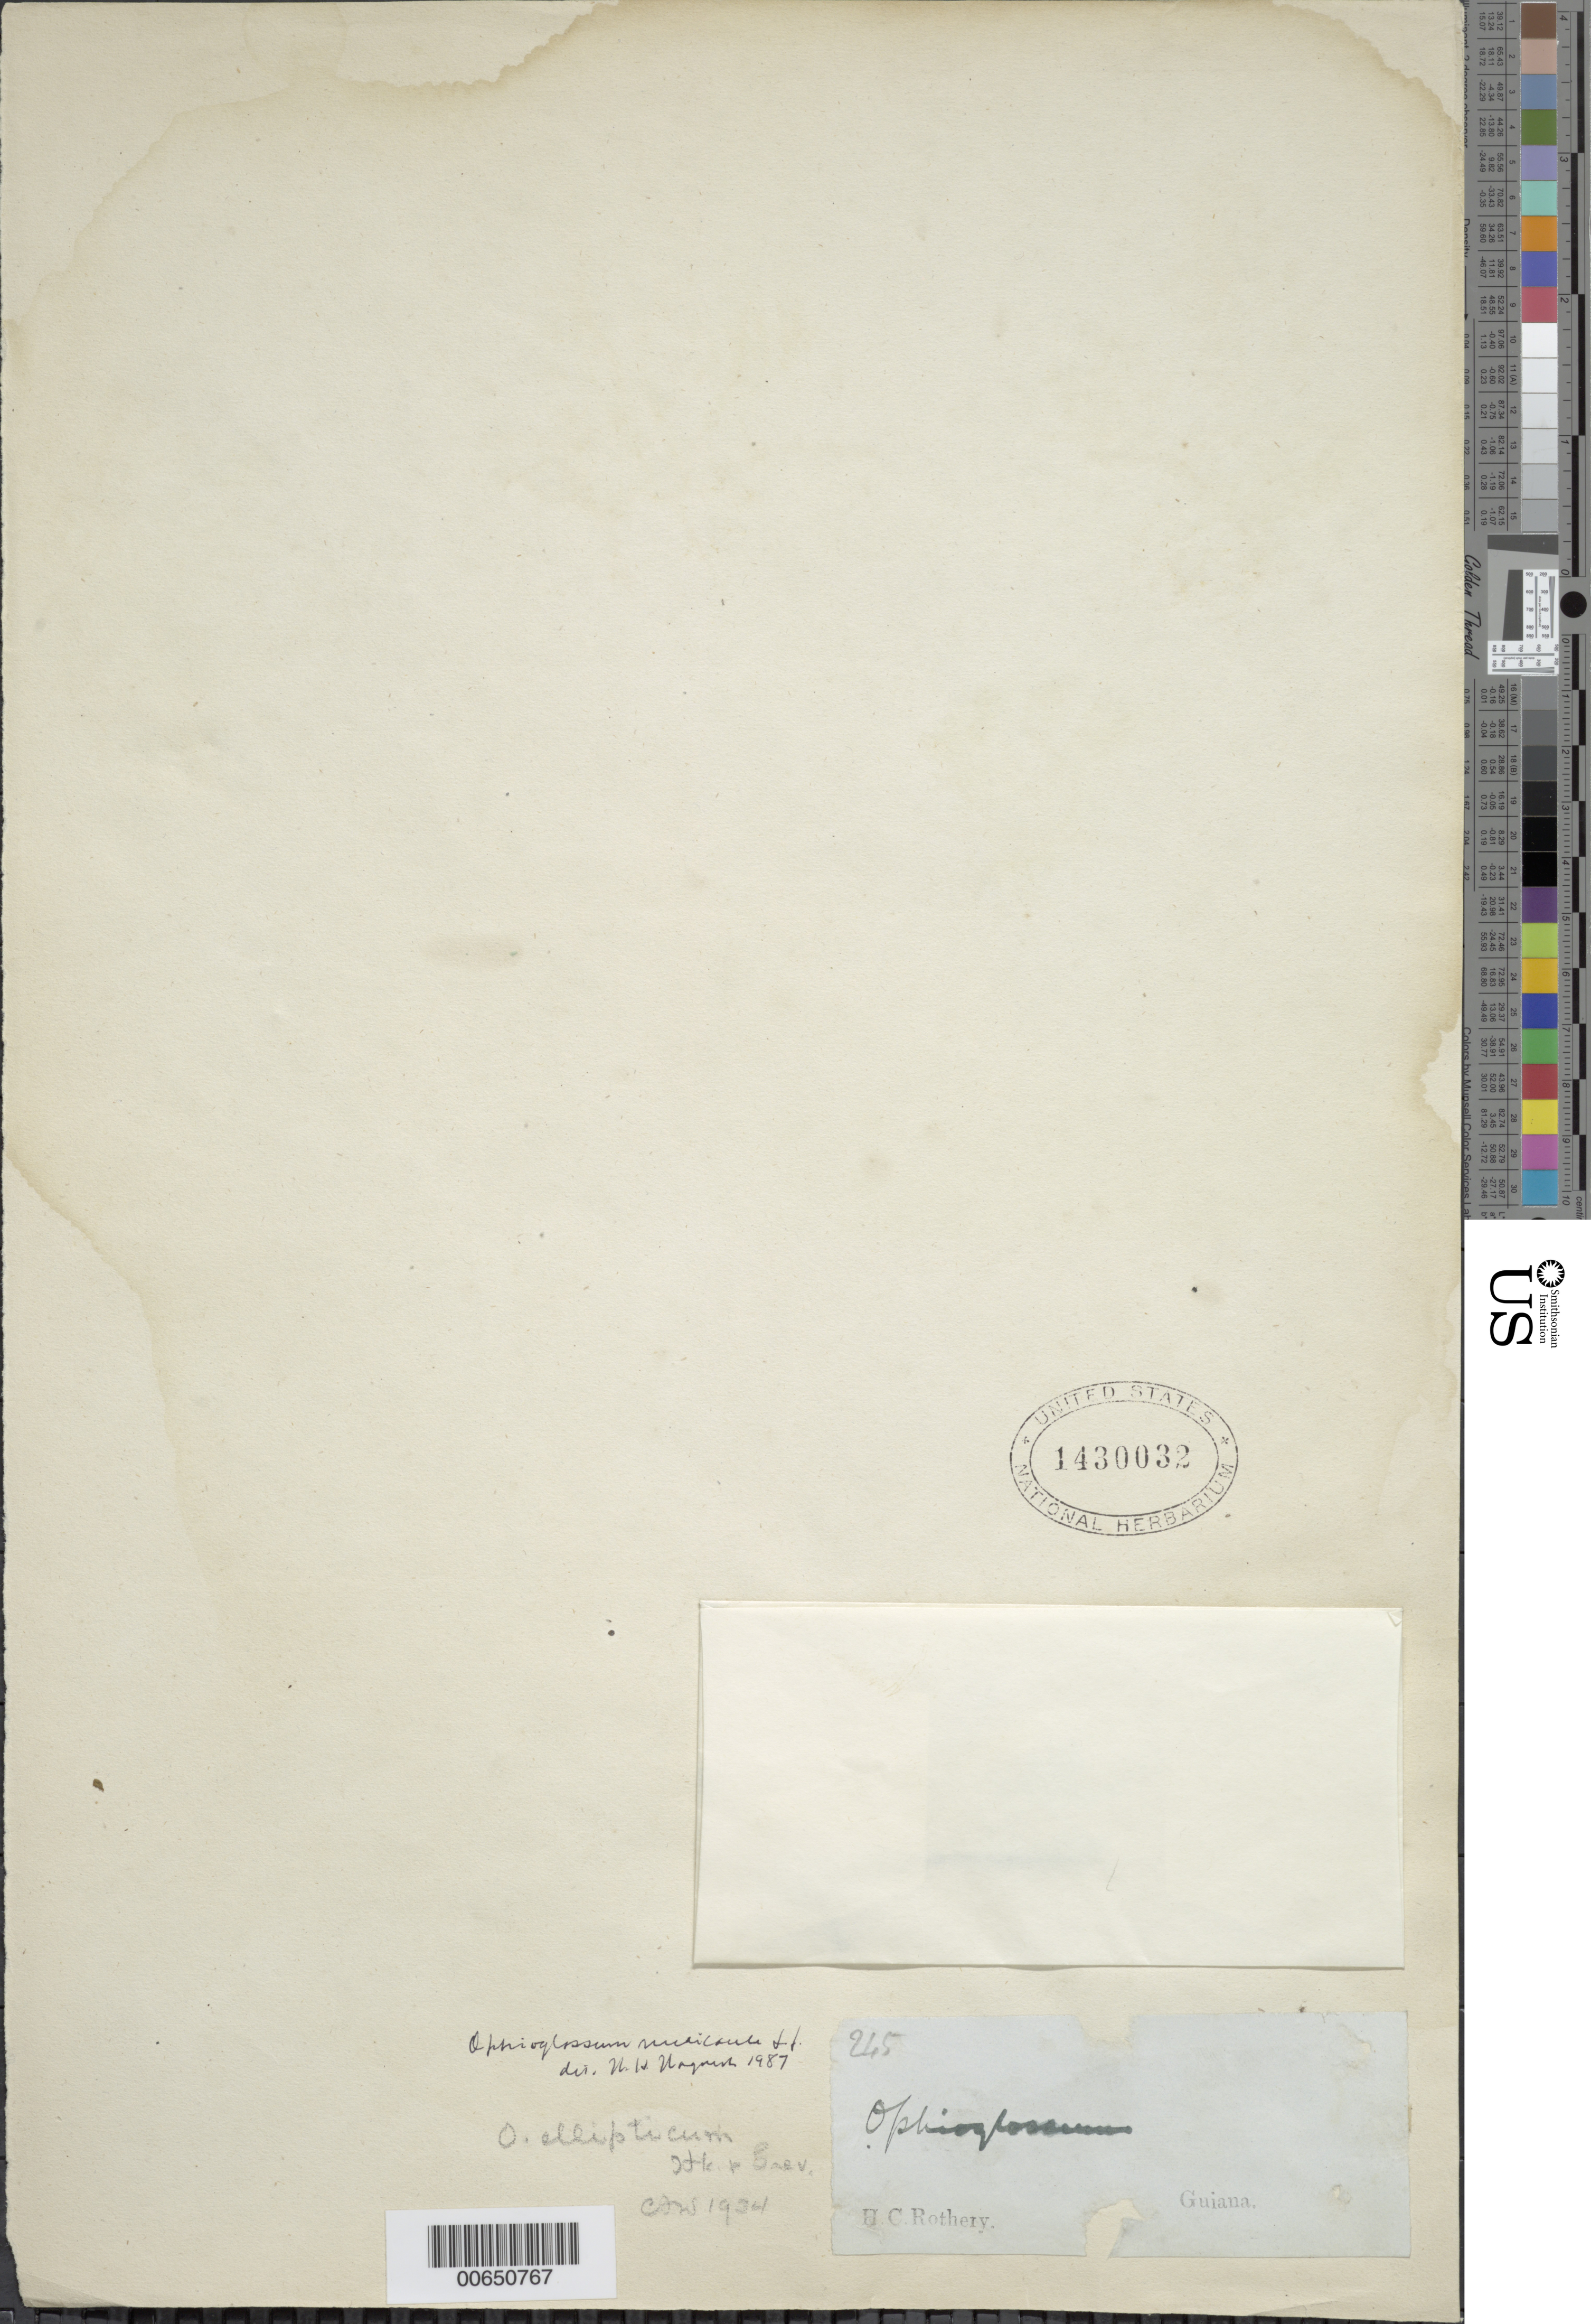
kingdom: Plantae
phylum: Tracheophyta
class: Polypodiopsida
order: Ophioglossales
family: Ophioglossaceae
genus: Ophioglossum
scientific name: Ophioglossum nudicaule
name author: L. f.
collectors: H. Rothery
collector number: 265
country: Guyana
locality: Guiana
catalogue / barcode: US 1430032